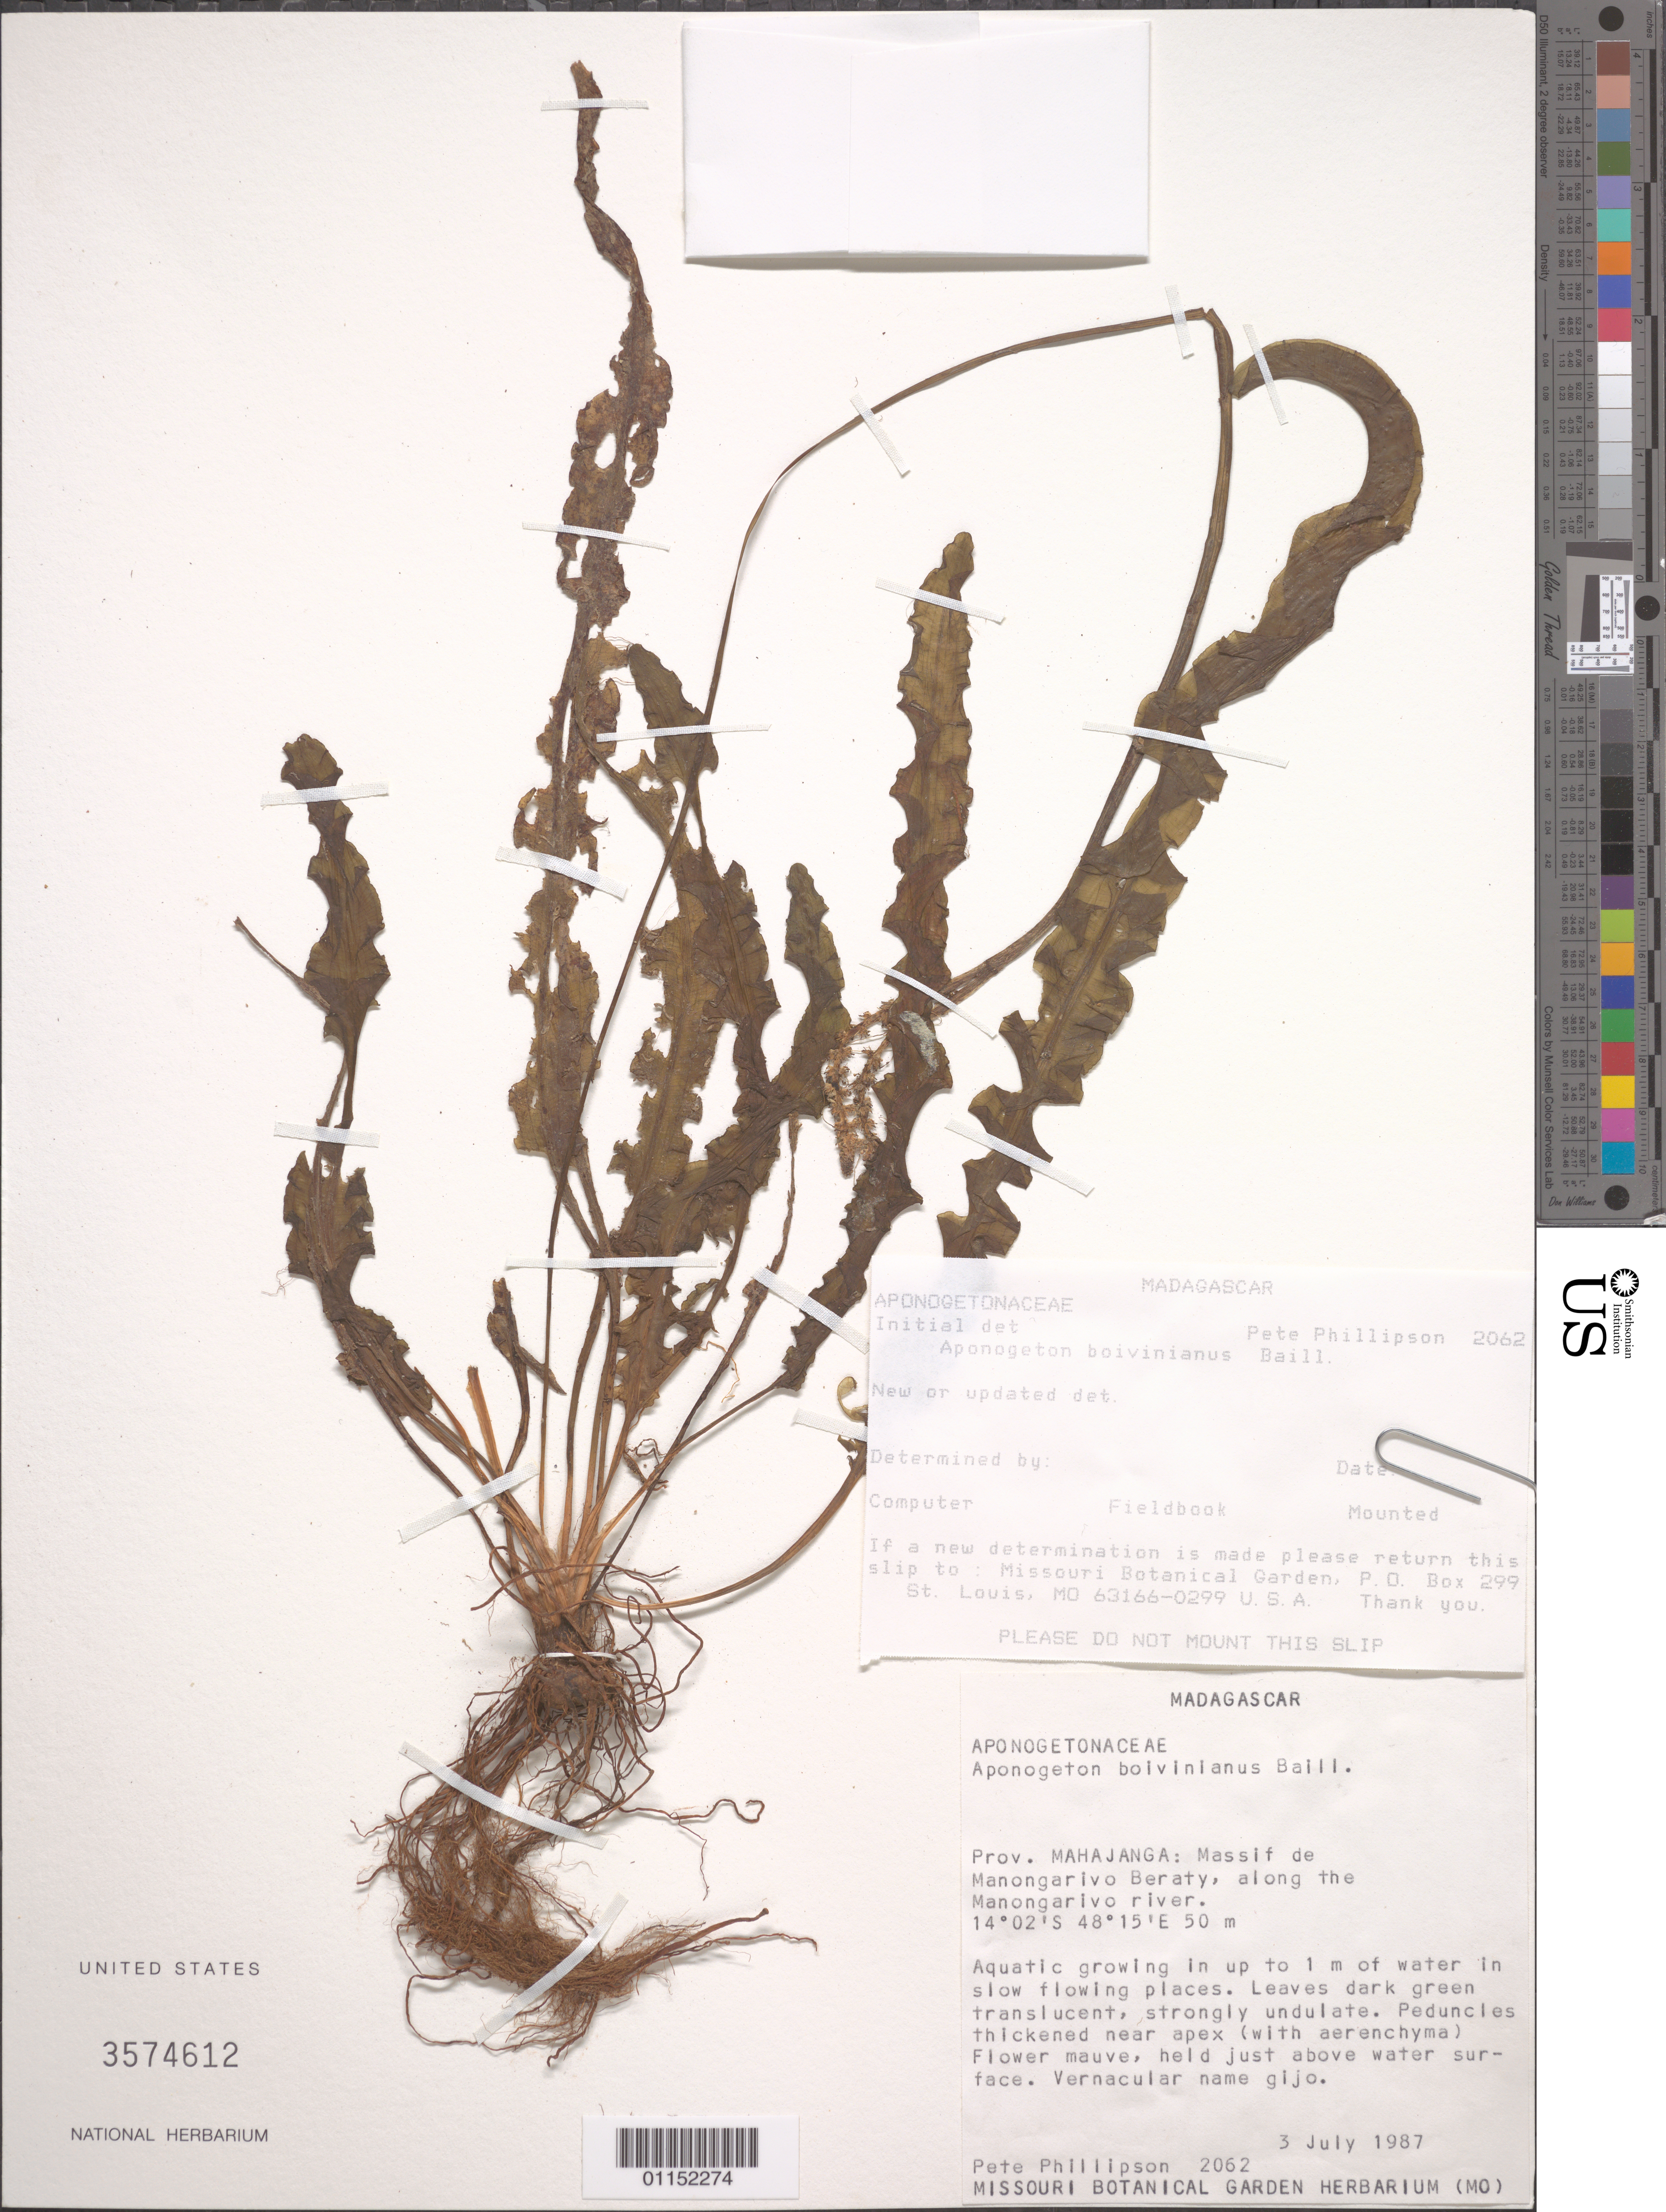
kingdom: Plantae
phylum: Tracheophyta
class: Liliopsida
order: Alismatales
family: Aponogetonaceae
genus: Aponogeton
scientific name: Aponogeton boivinianus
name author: Baill. ex Jum.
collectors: P. B. Phillipson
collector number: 2062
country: Madagascar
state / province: Sofia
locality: Massif de Manongaarivo Beraty, along the Manongarivo River.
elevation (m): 50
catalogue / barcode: US 3574612